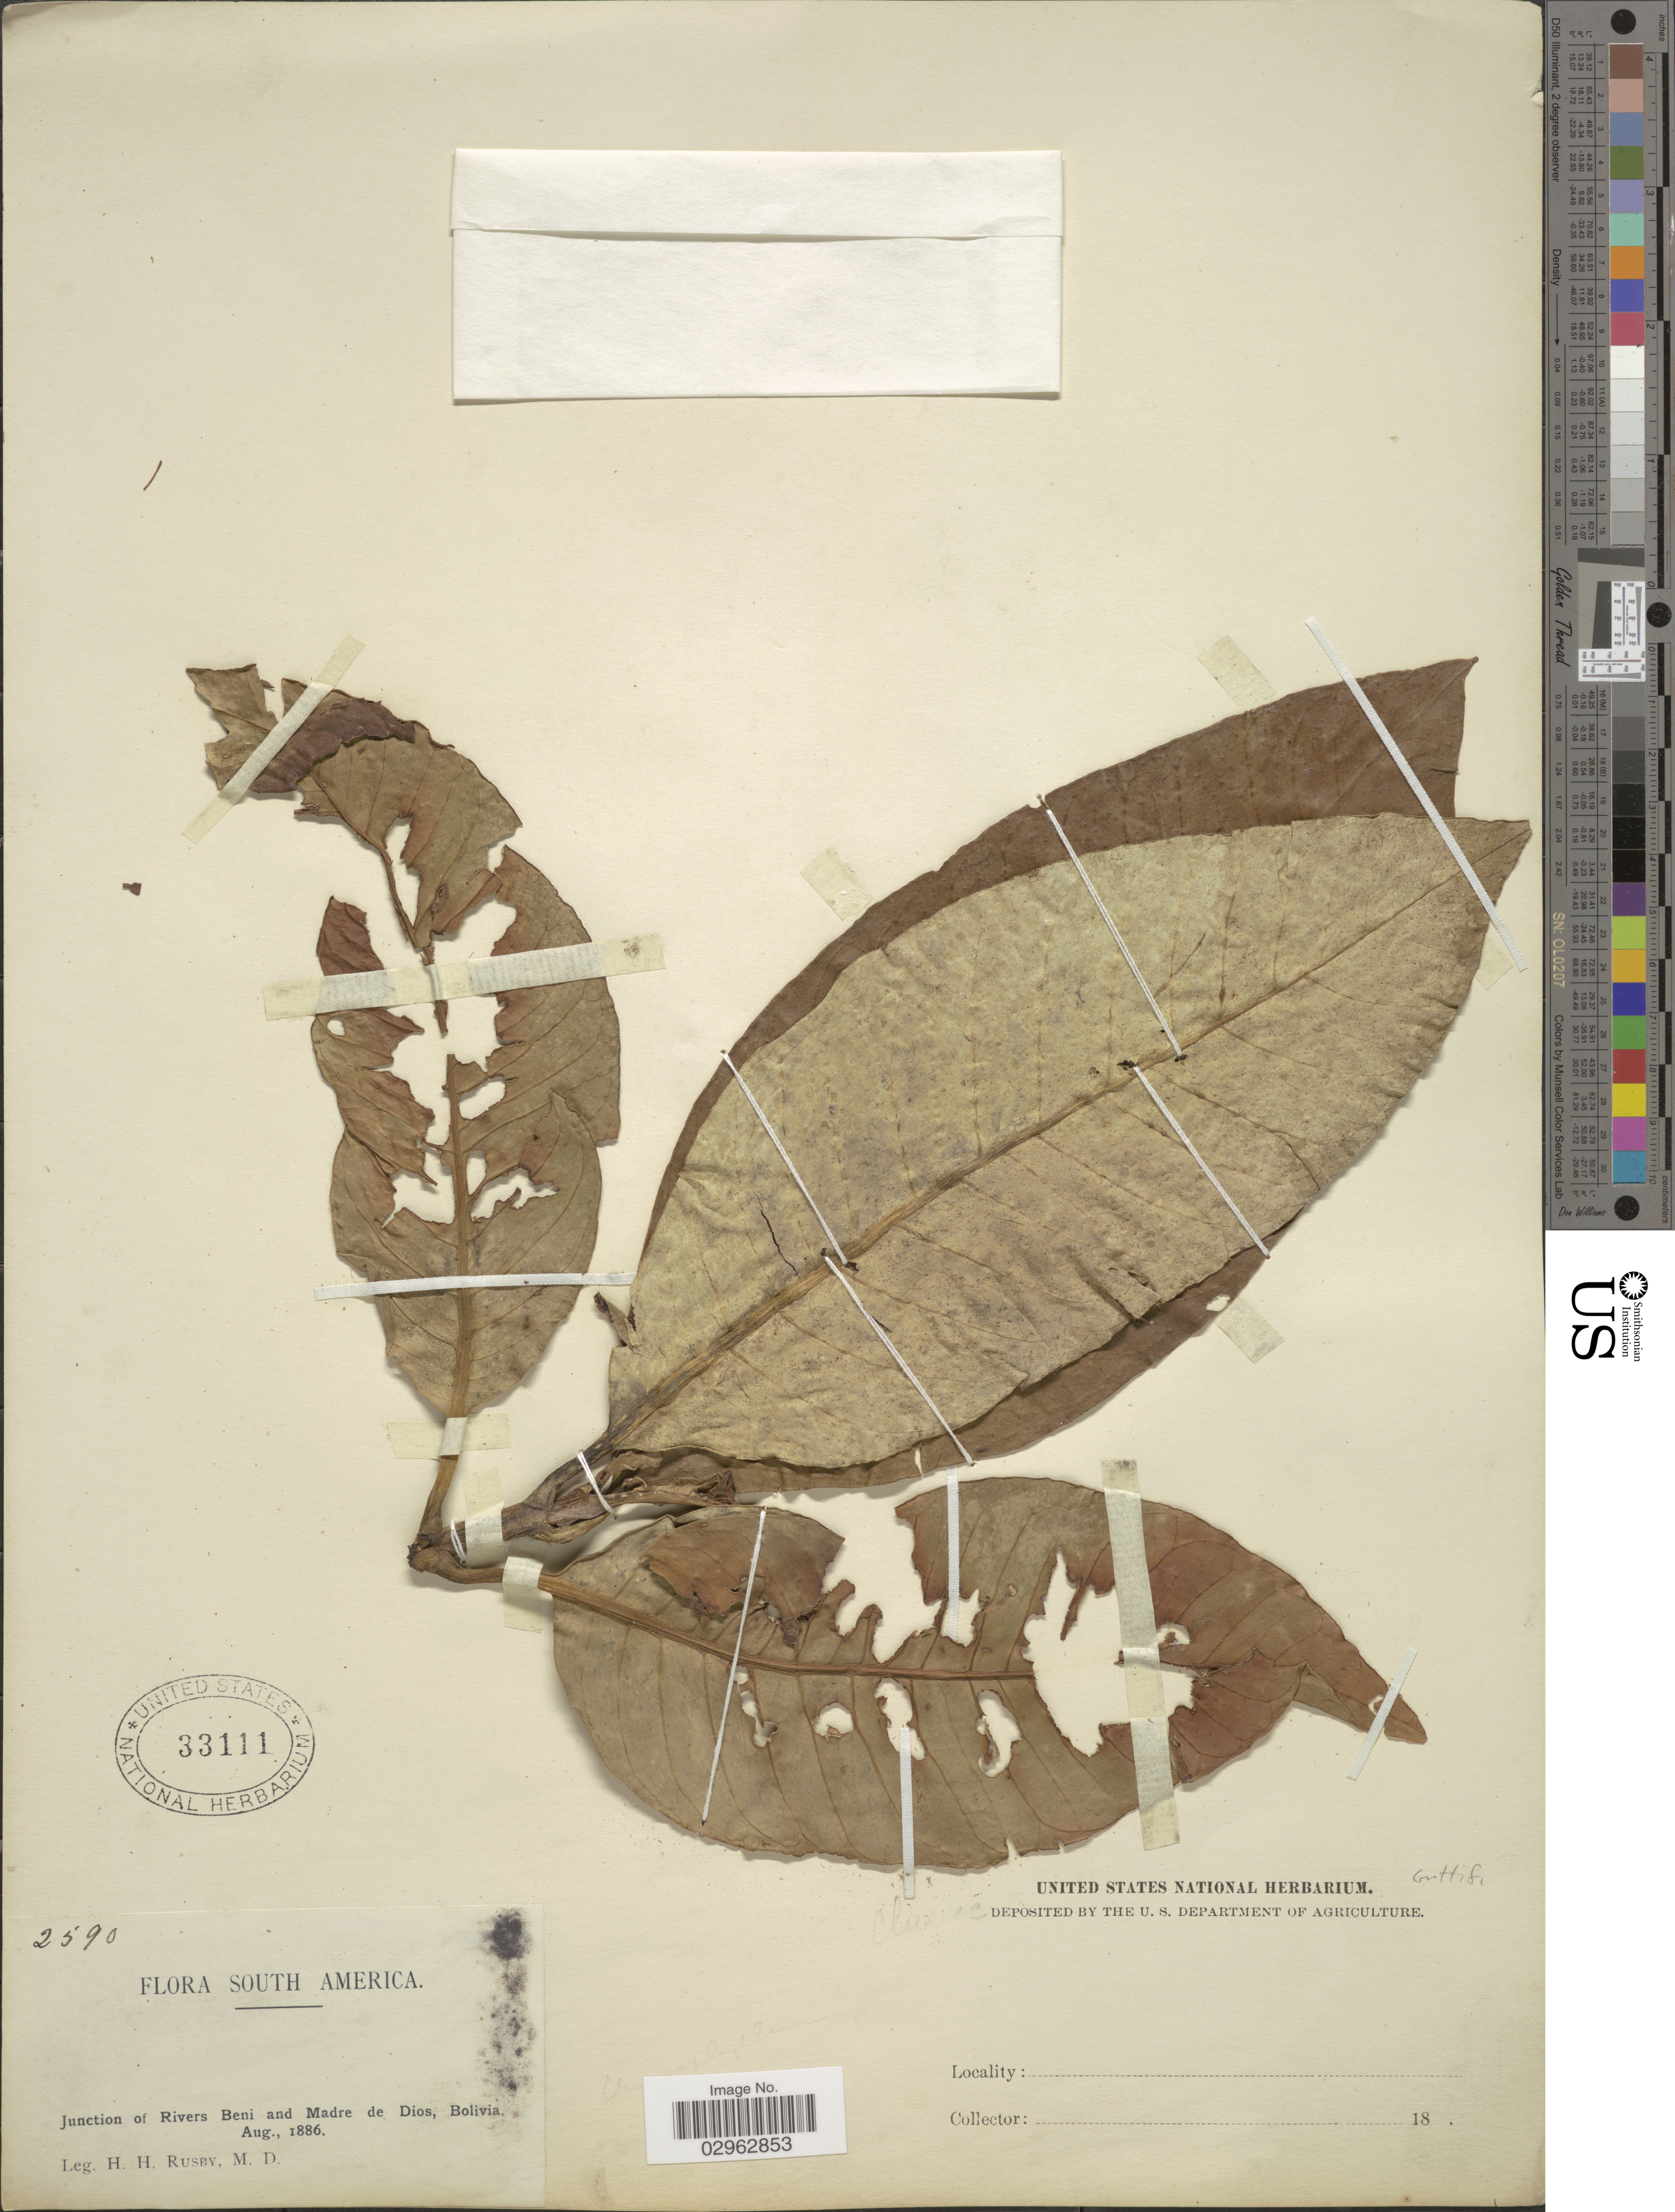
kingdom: Plantae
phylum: Tracheophyta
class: Magnoliopsida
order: Malpighiales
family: Clusiaceae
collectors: H. H. Rusby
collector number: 2590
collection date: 1886-08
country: Bolivia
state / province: Beni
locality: Junction of Rivers Beni and Madre de Dios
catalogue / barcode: US 33111